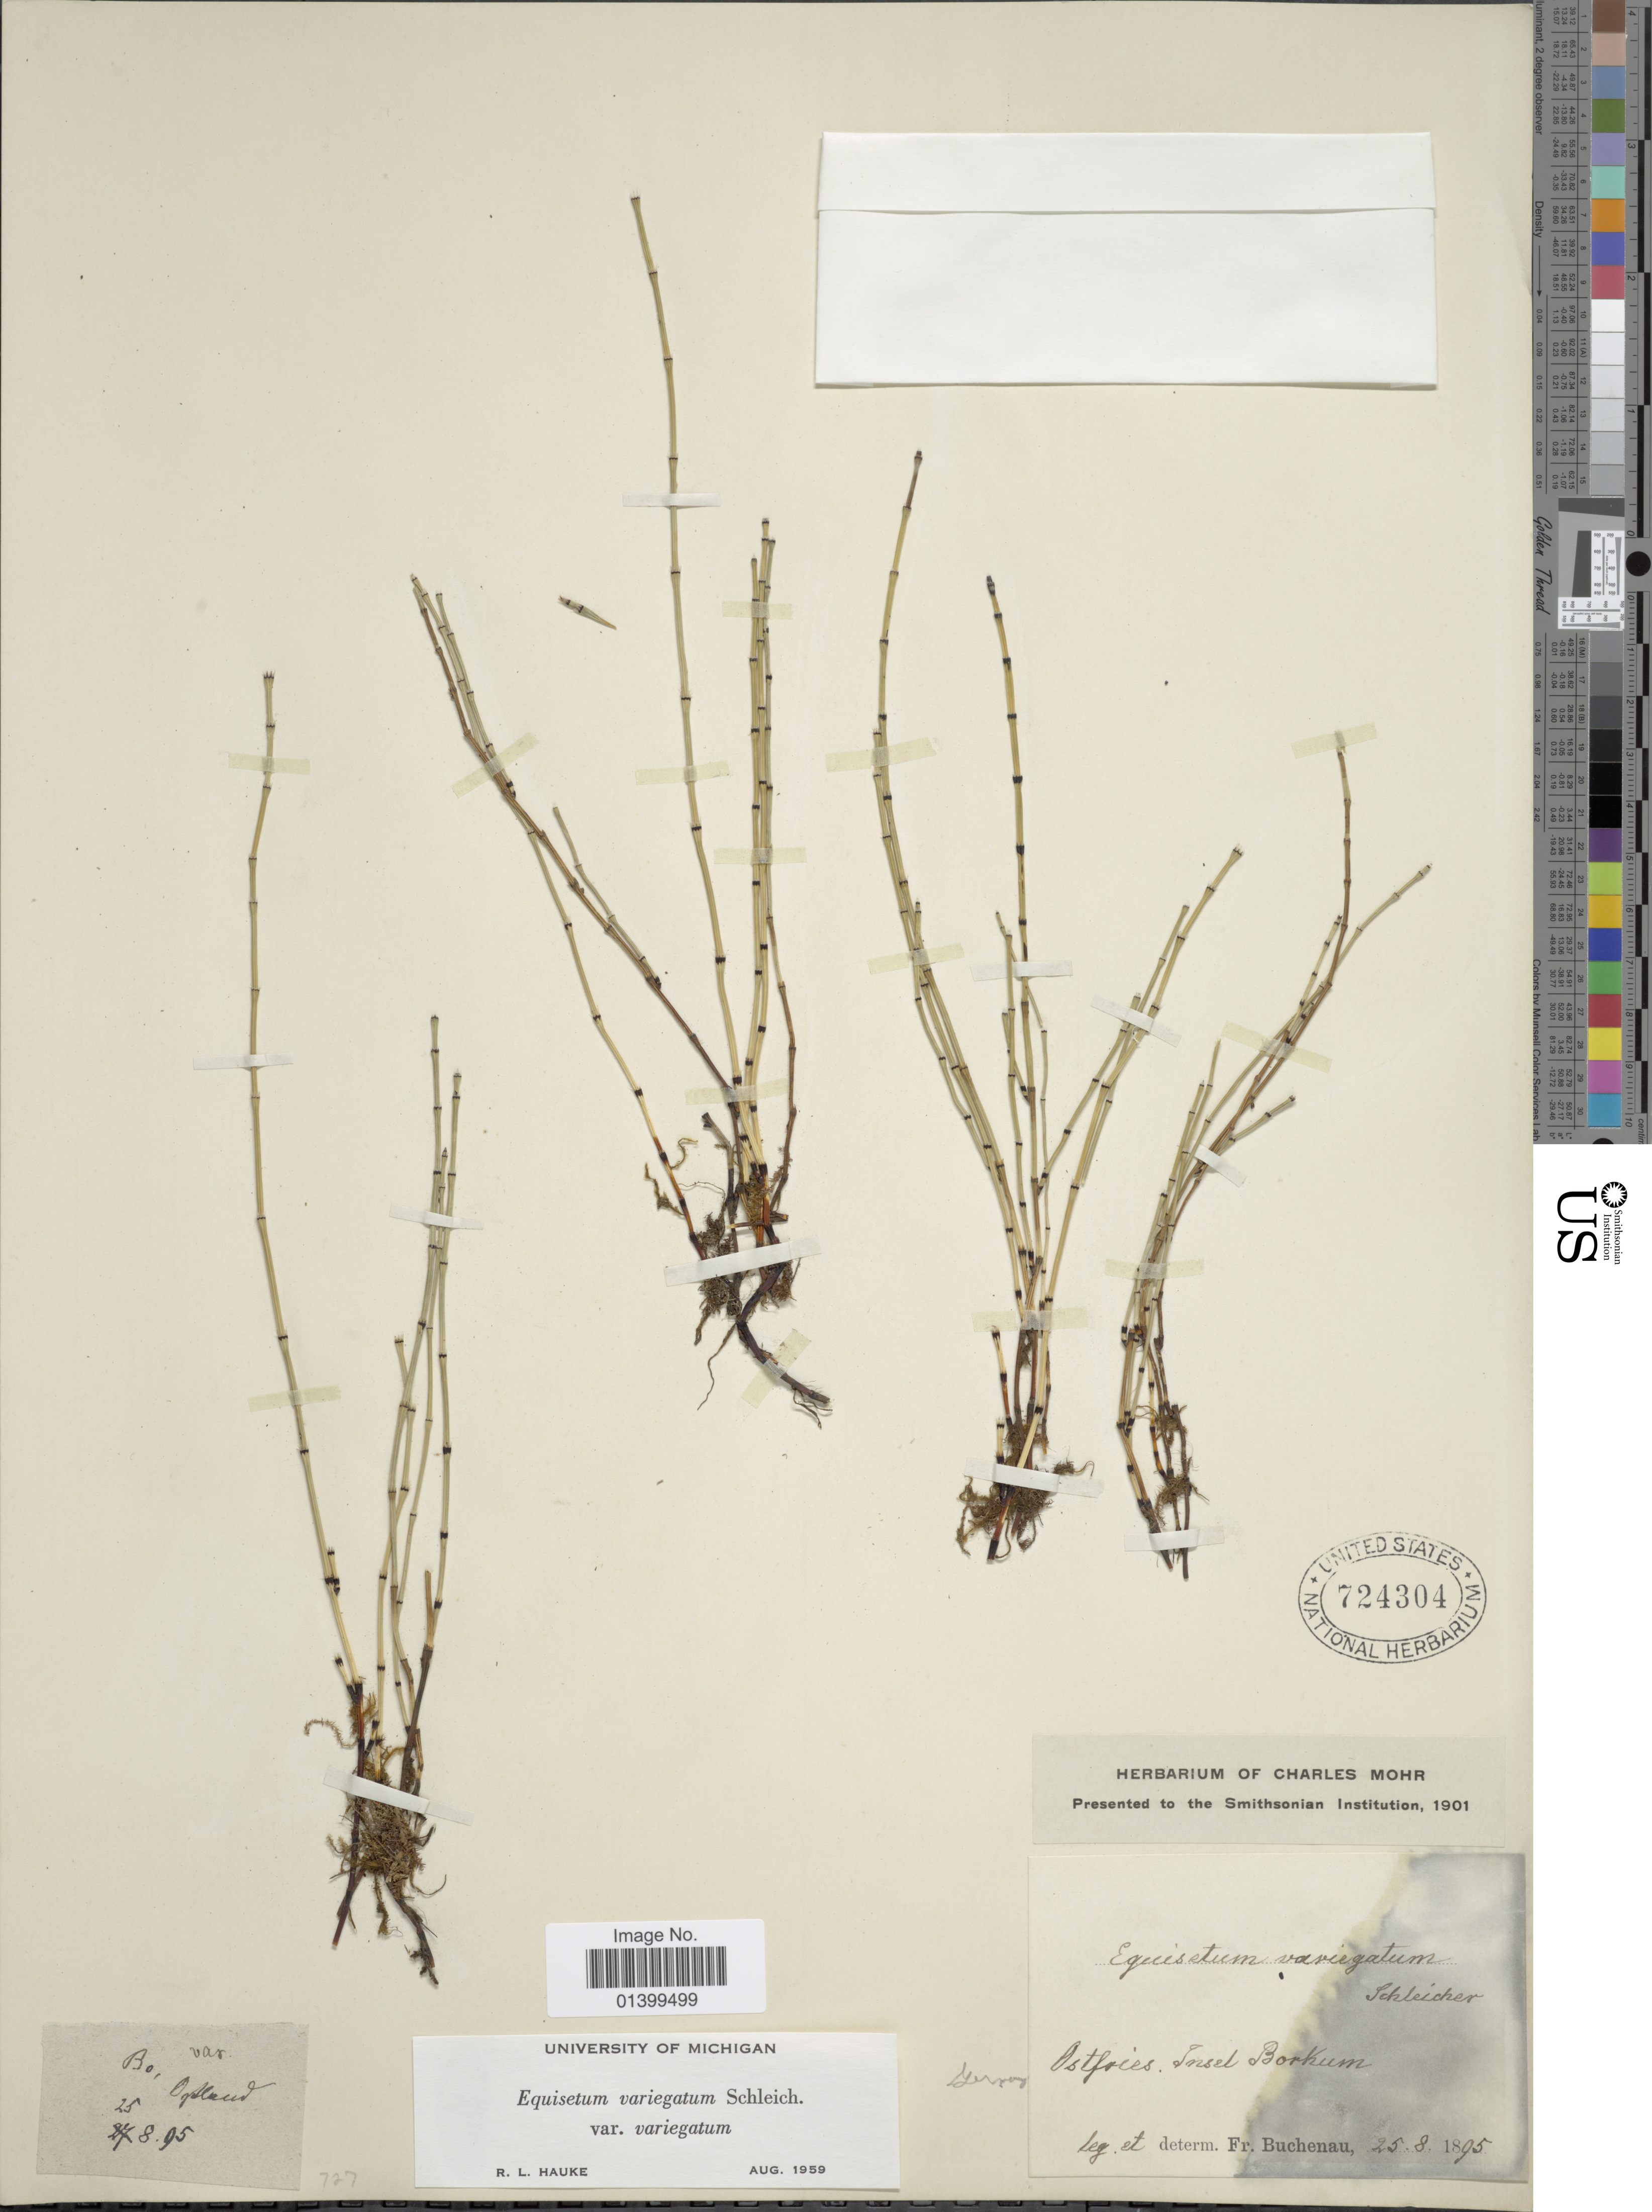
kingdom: Plantae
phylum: Tracheophyta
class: Polypodiopsida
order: Equisetales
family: Equisetaceae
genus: Equisetum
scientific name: Equisetum variegatum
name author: Schleich. ex F. Weber & D. Mohr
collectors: F. Buchenau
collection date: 1895-08-25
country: Germany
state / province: Niedersachsen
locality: Ostfoies, Insel Borkum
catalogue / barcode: US 724304